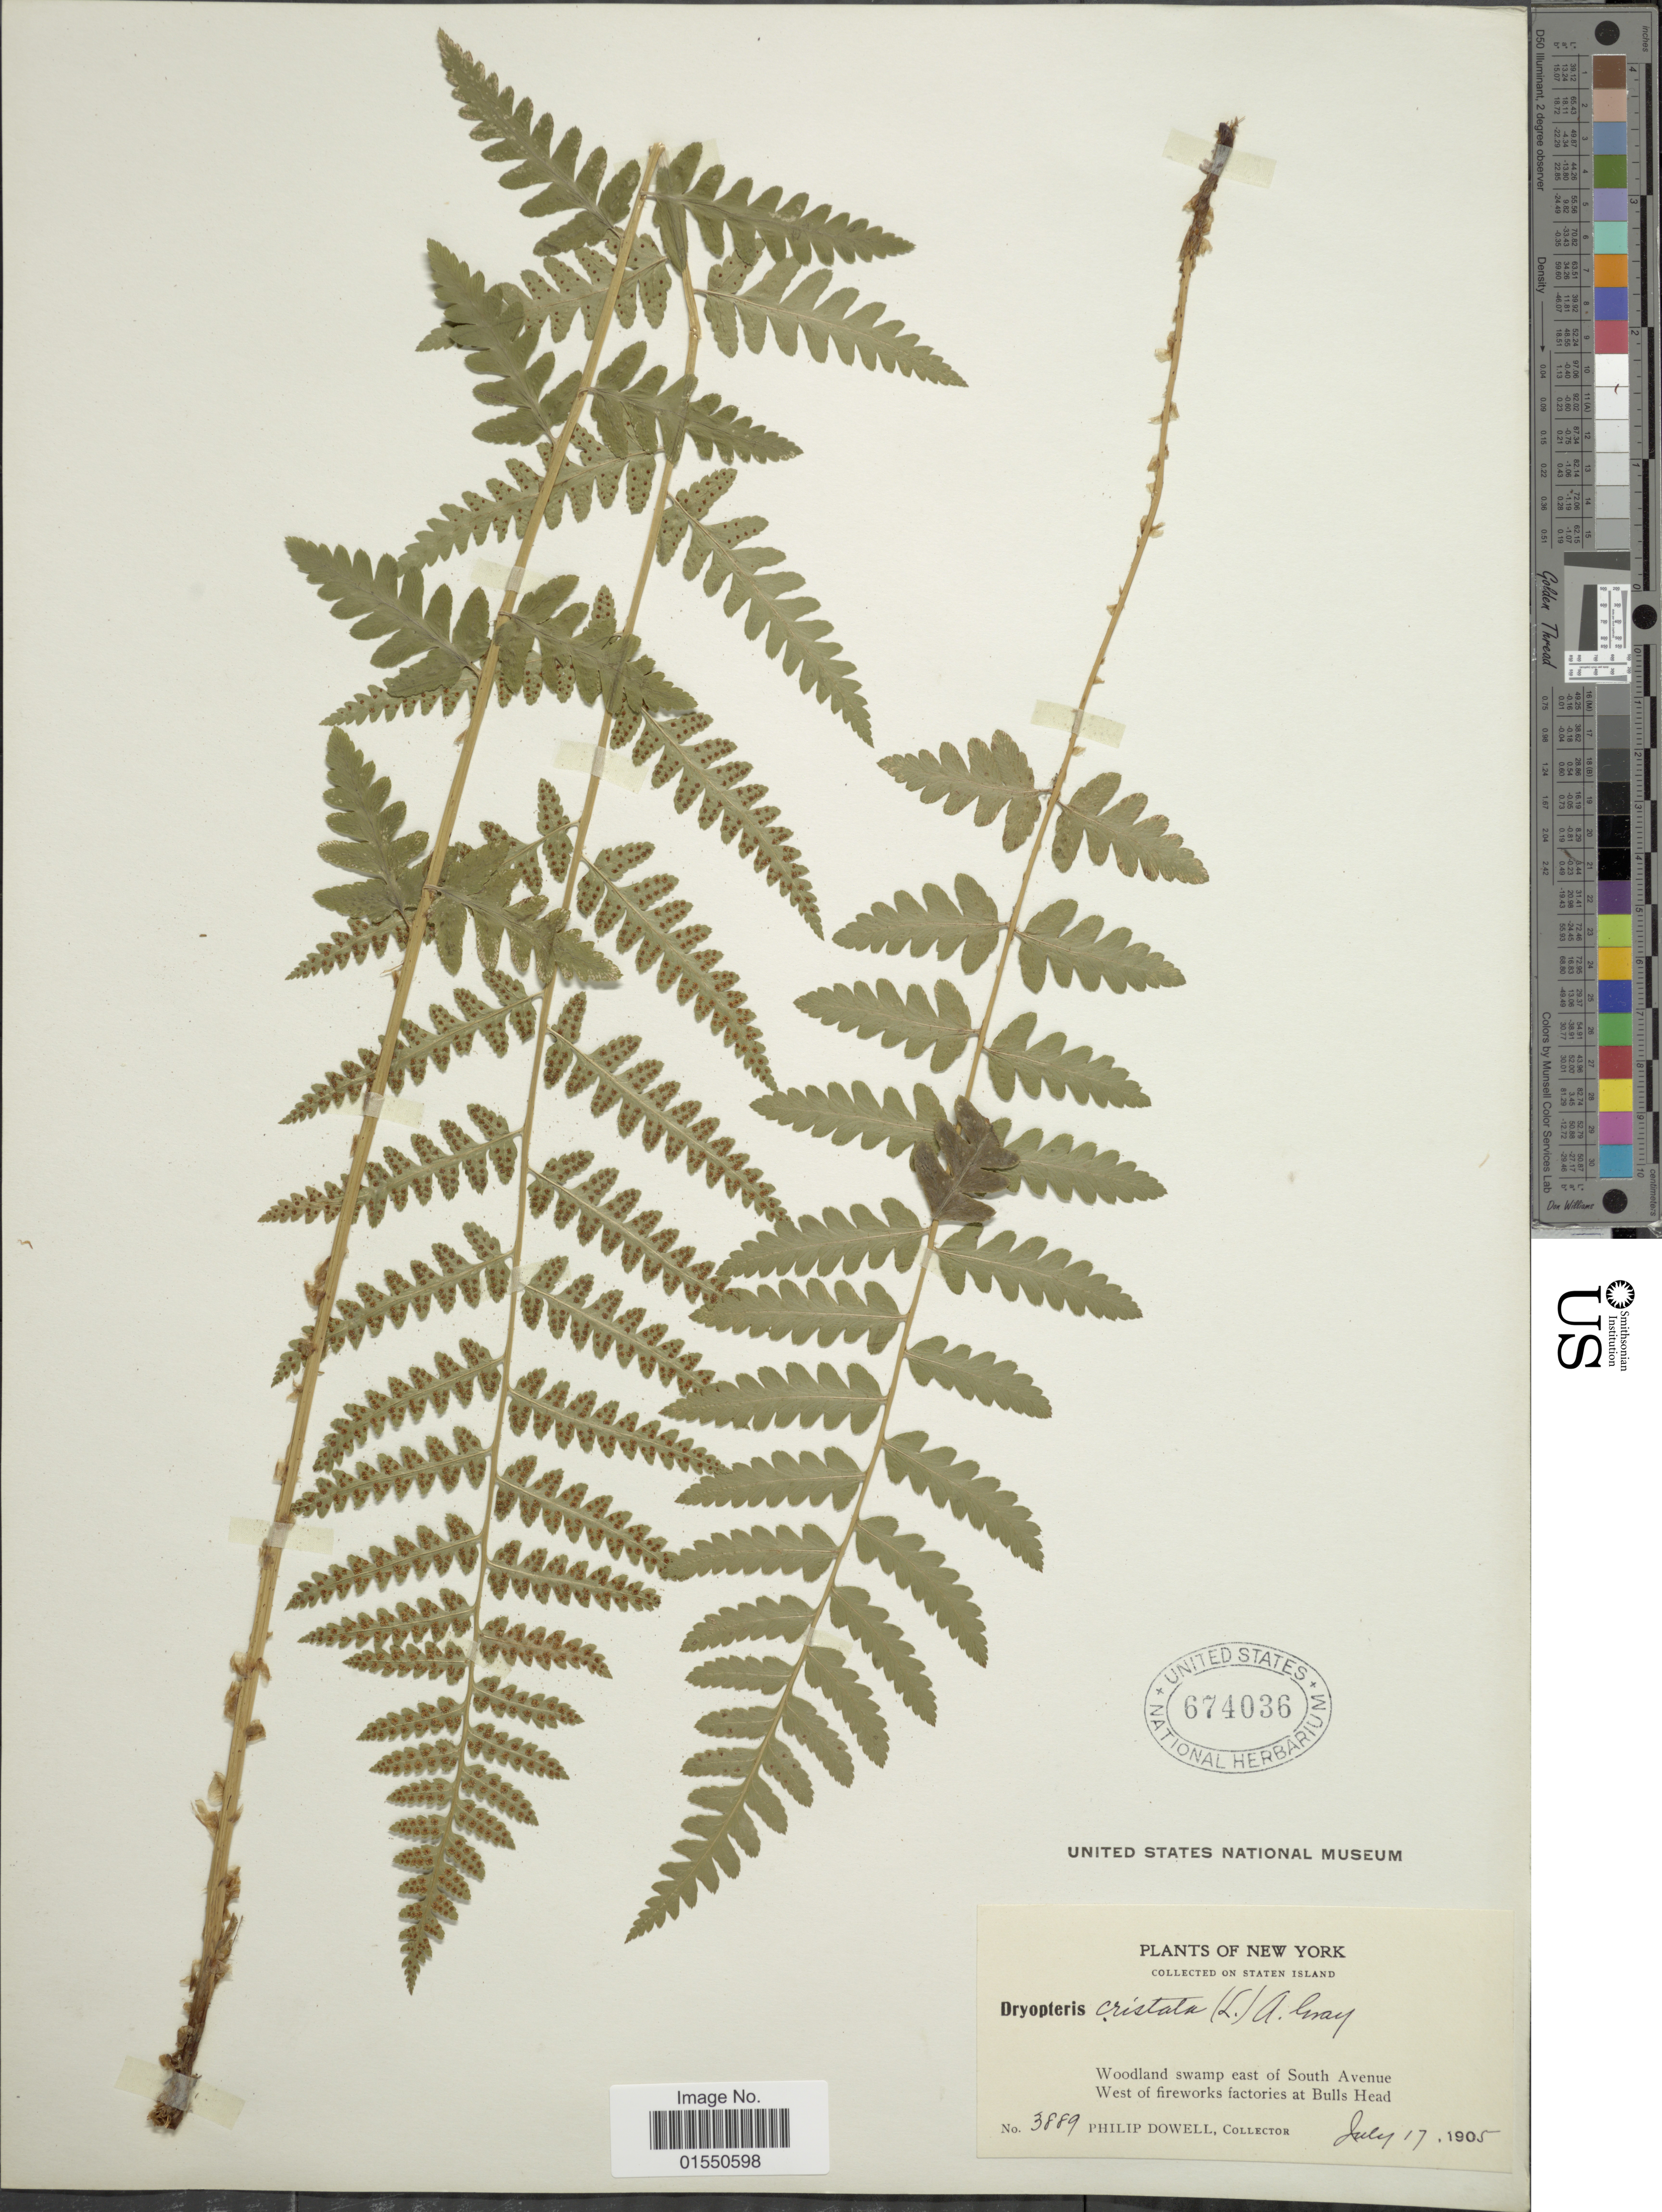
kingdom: Plantae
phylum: Tracheophyta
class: Polypodiopsida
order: Polypodiales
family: Dryopteridaceae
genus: Dryopteris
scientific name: Dryopteris cristata var. spinulosa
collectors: P. Dowell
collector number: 3889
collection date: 1905-07-17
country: United States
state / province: New York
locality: Staten Island, Woodland swamp east of South Avenue, West of fireworks factories at Bulls Head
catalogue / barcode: US 674036